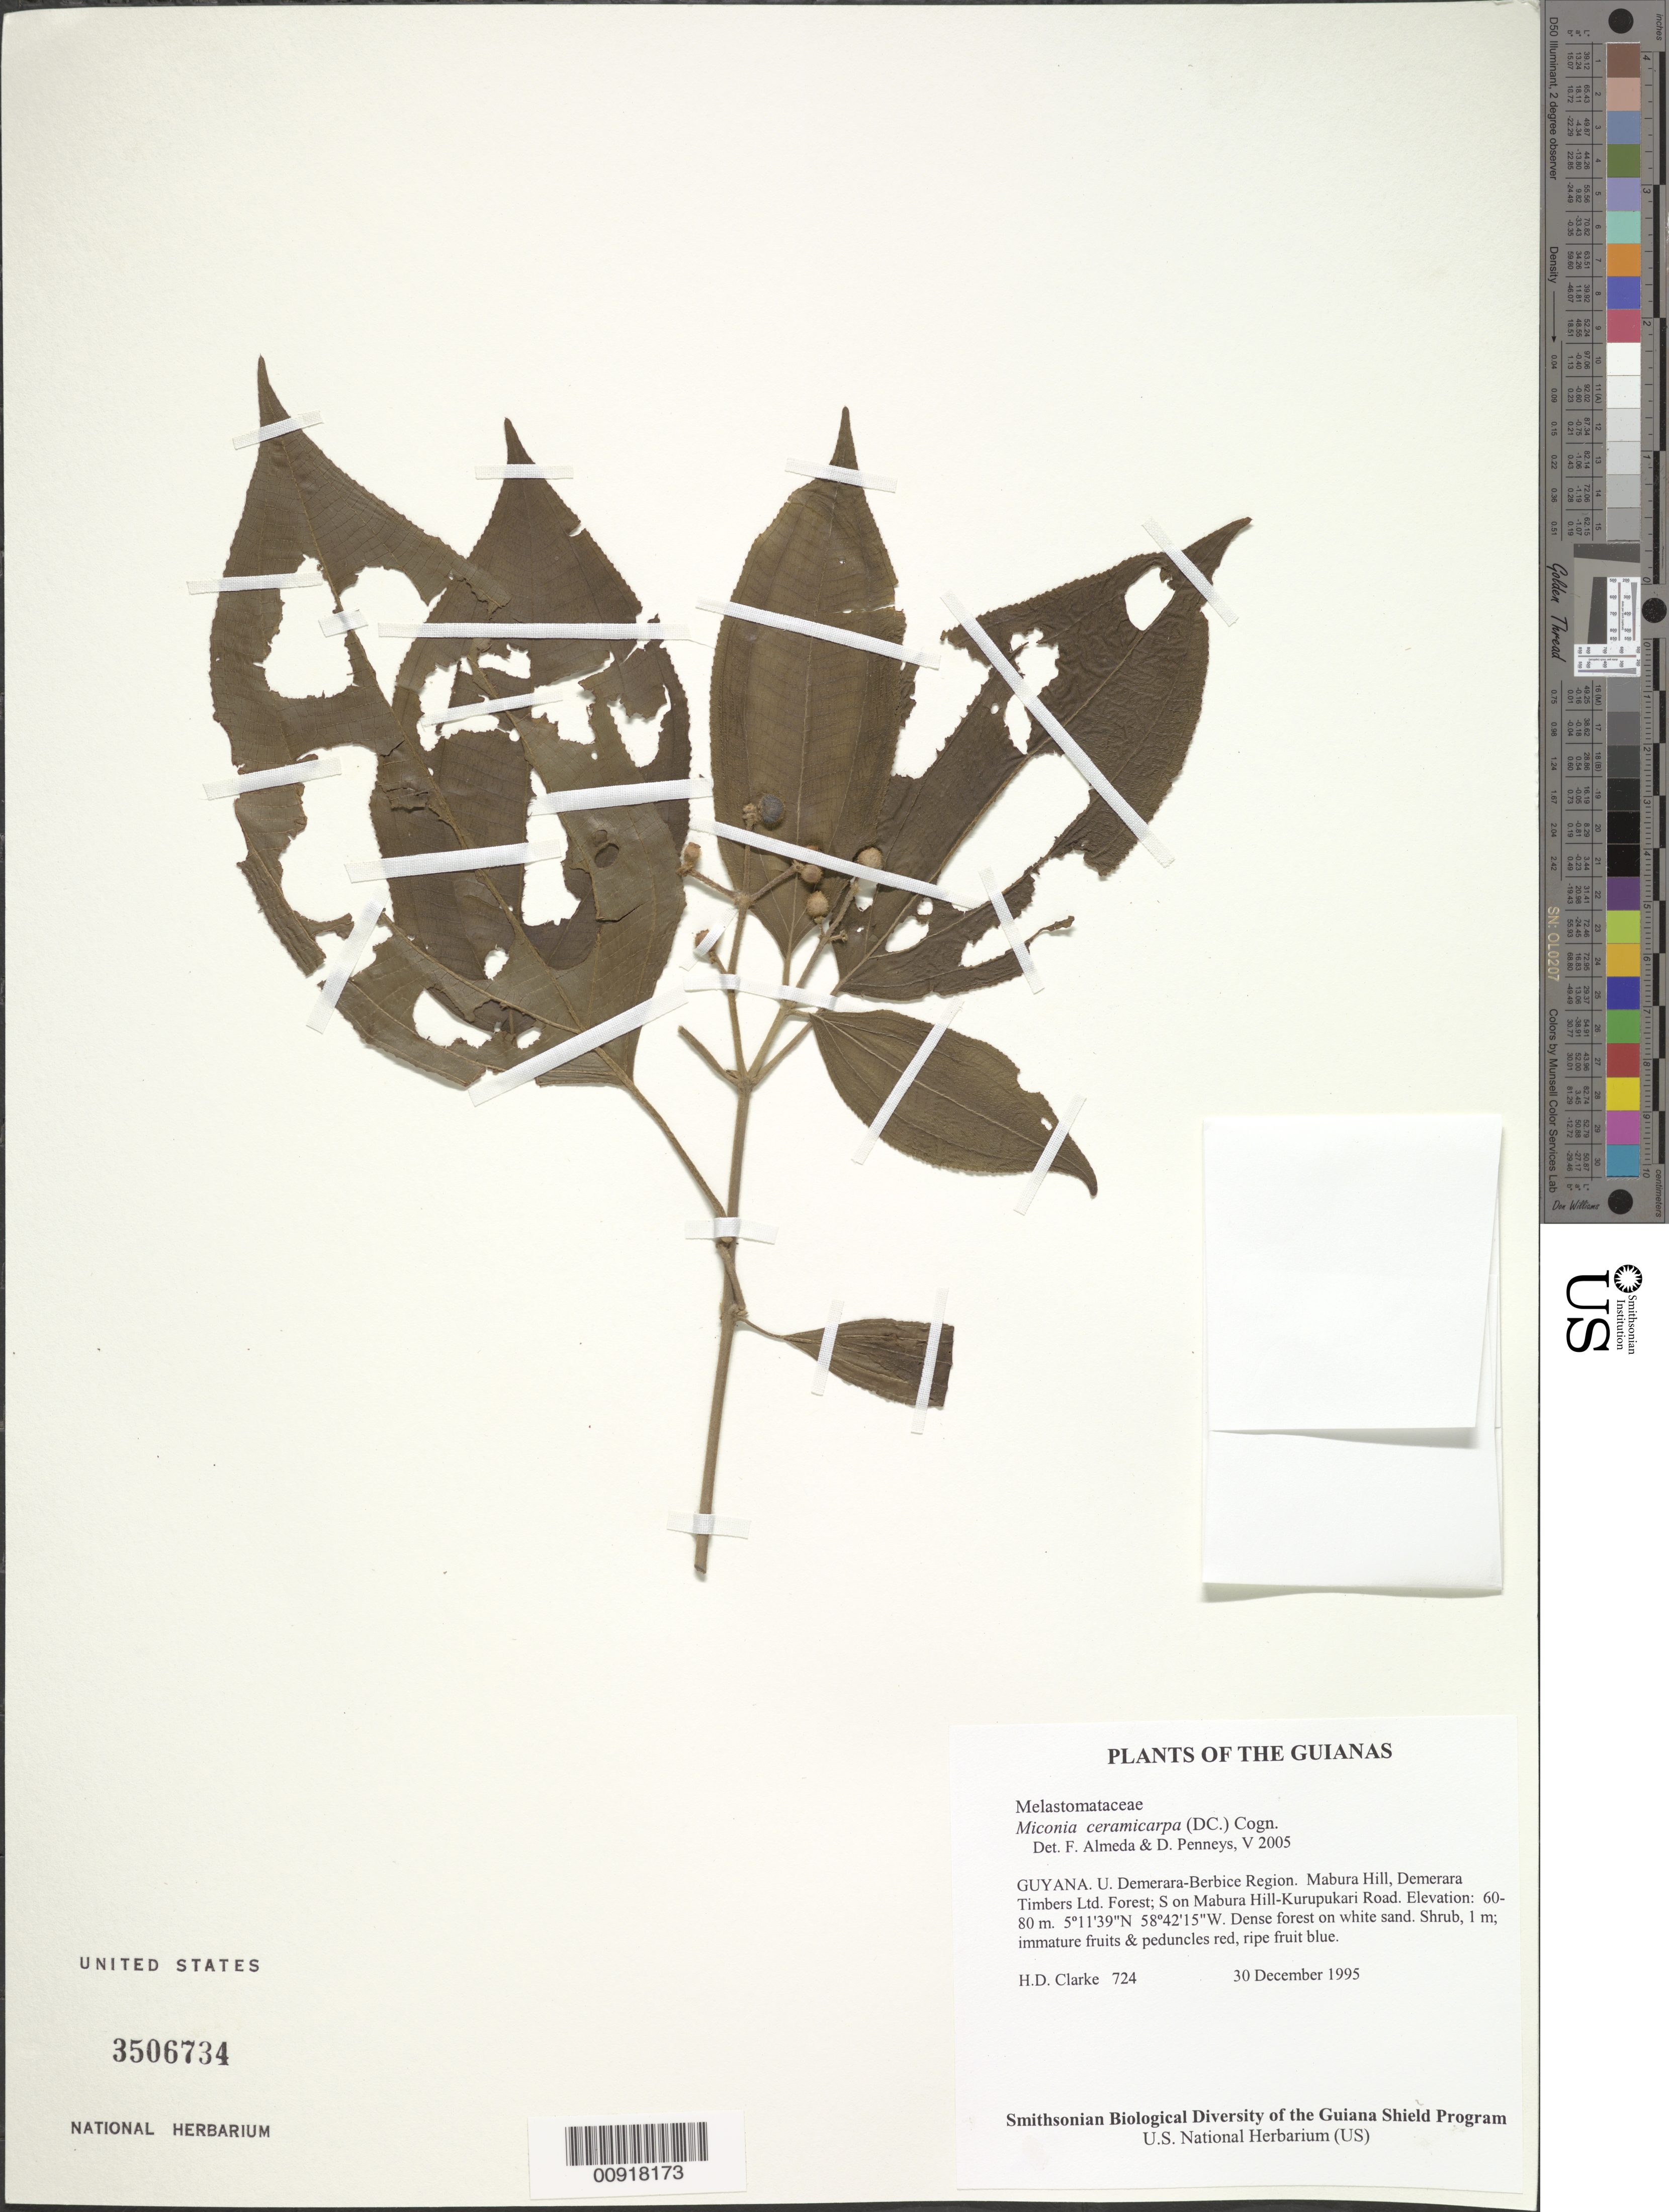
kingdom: Plantae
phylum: Tracheophyta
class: Magnoliopsida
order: Myrtales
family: Melastomataceae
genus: Miconia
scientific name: Miconia ceramicarpa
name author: (DC.) Cogn.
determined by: Almeda, F.; Penneys, D. S.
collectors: H. D. Clarke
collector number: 724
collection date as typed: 30 December 1995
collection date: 1995-12-30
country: Guyana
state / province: U. Demerara-Berbice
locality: Mabura Hill, Demerara Timbers Ltd. Forest; S on Mabura Hill-Kurupukari Road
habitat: Dense forest on white sand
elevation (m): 60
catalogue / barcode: US 3506734